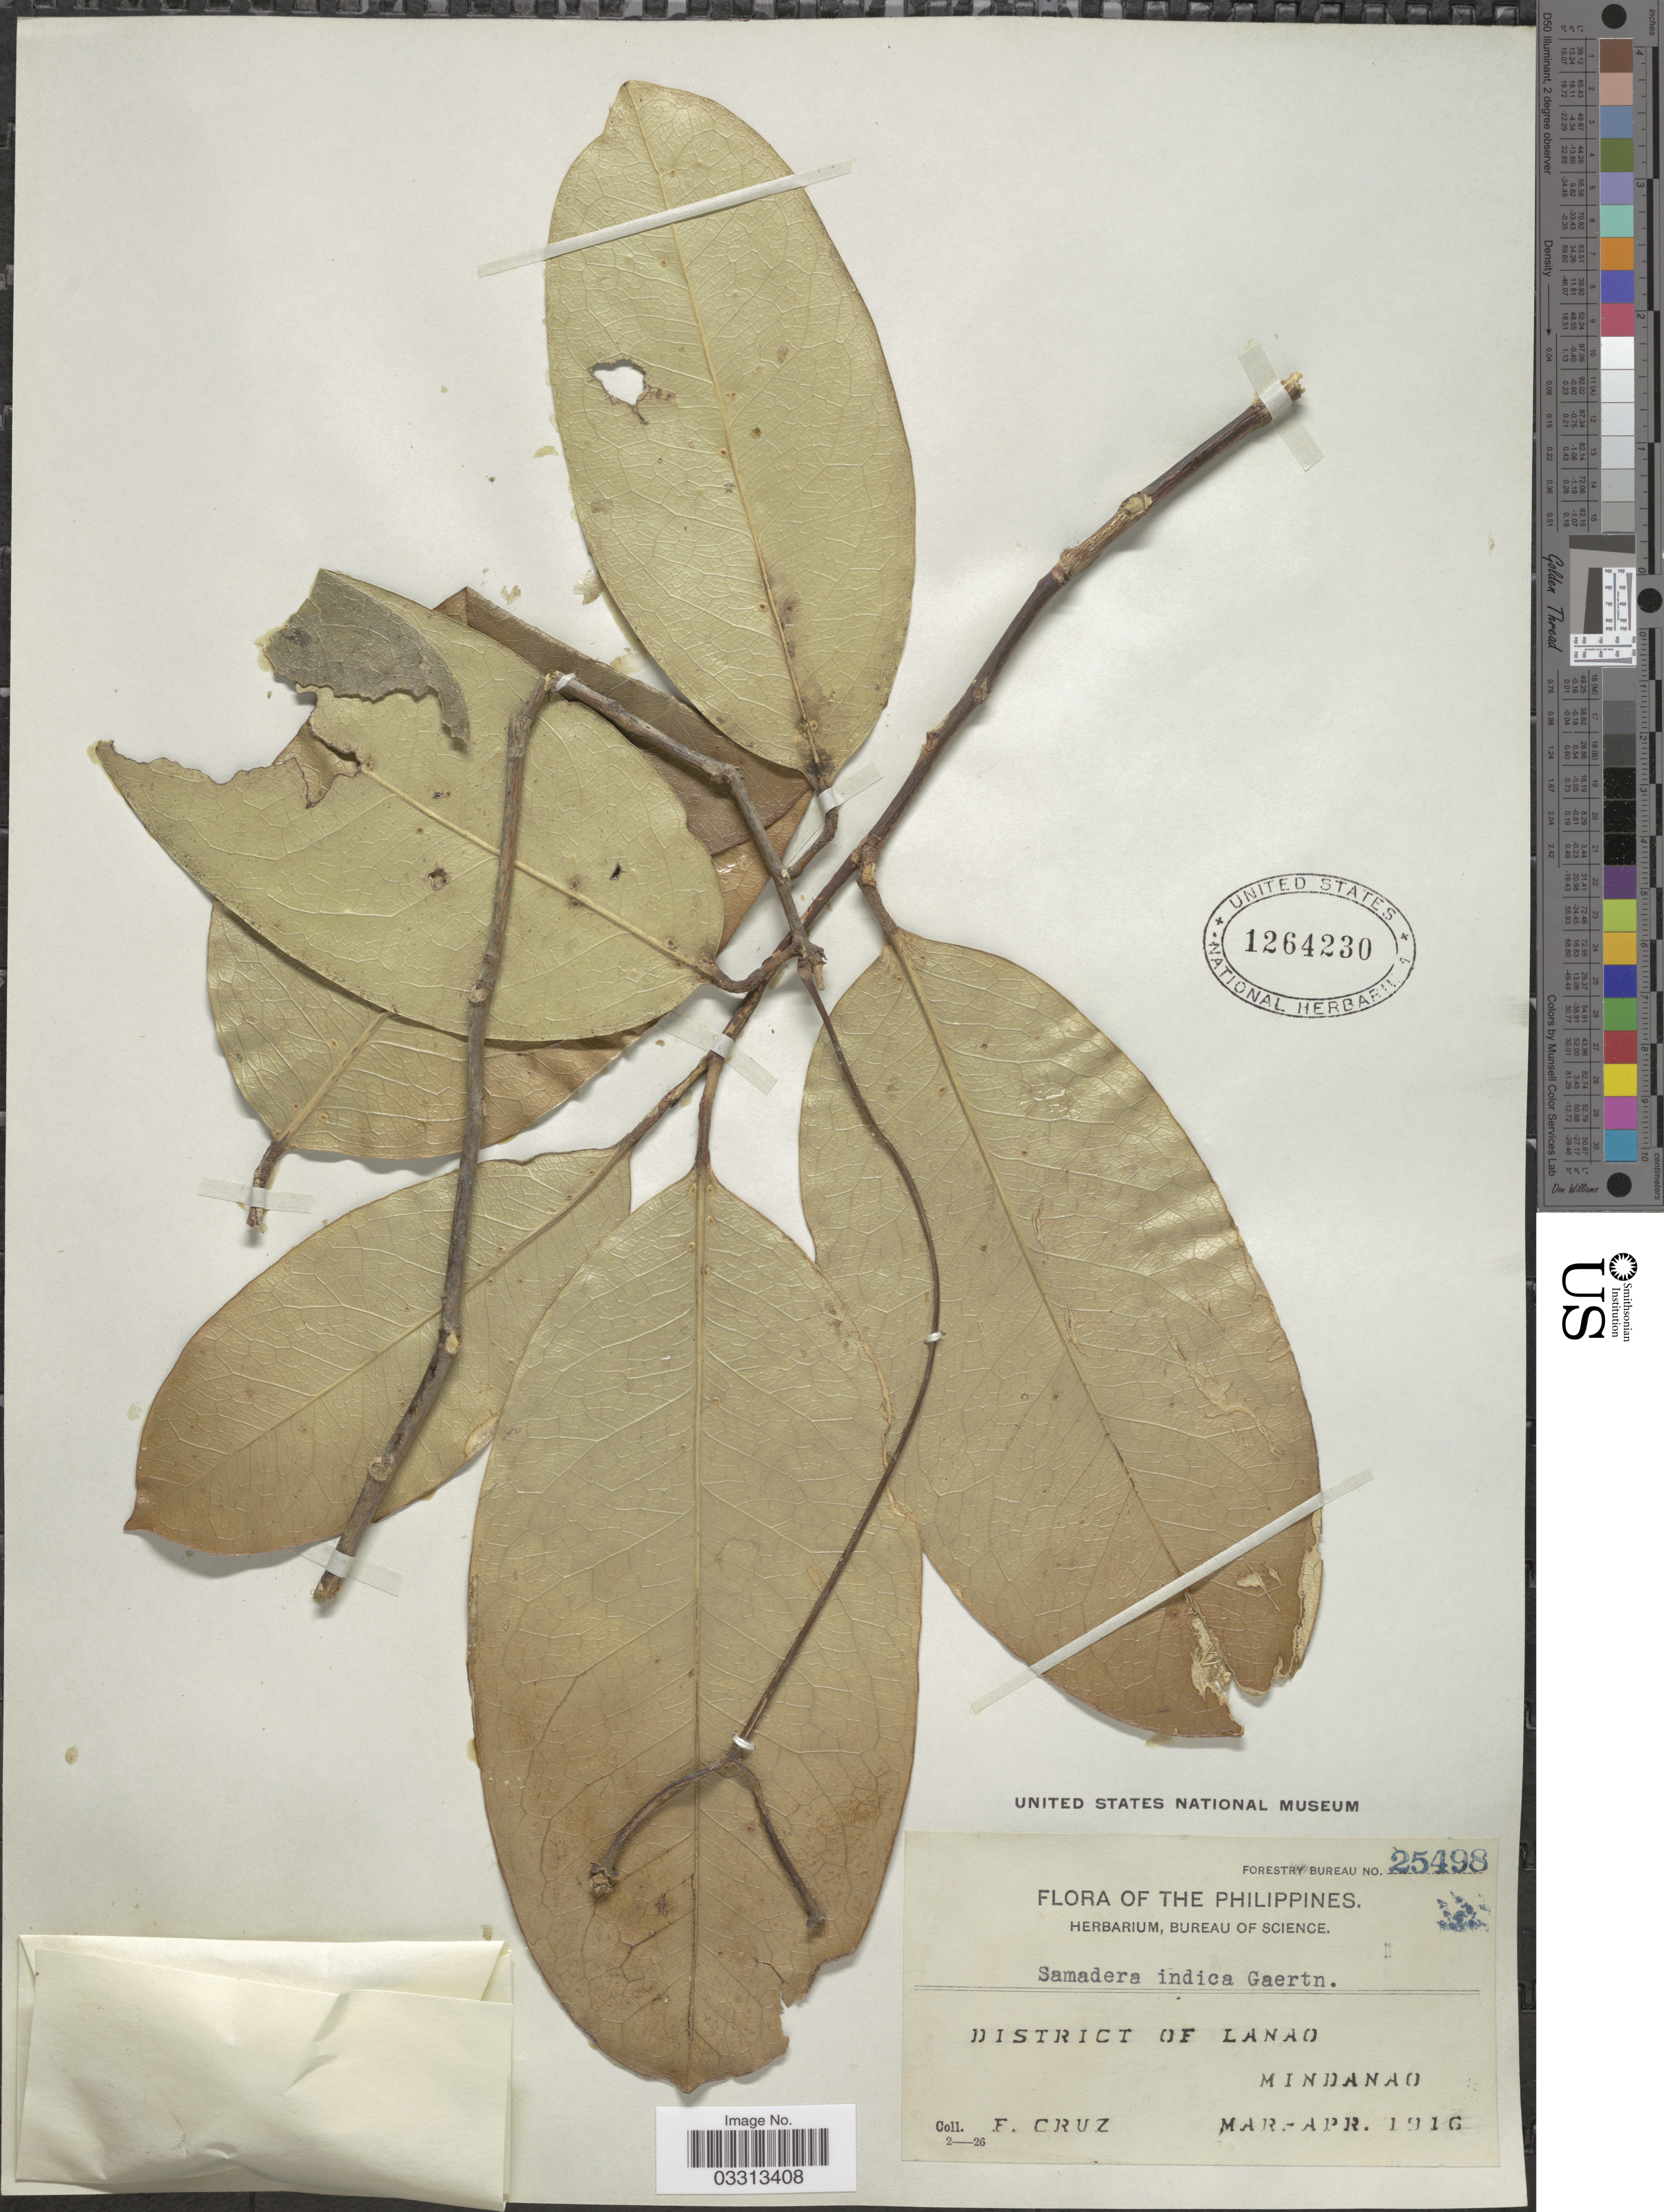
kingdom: Plantae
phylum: Tracheophyta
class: Magnoliopsida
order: Sapindales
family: Simaroubaceae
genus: Samadera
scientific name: Samadera indica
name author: Gaertn.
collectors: F. Cruz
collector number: Forestry Bureau 25498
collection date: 1916-03/1916-04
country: Philippines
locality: District of Lanao. Mindanao.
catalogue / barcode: US 1264230